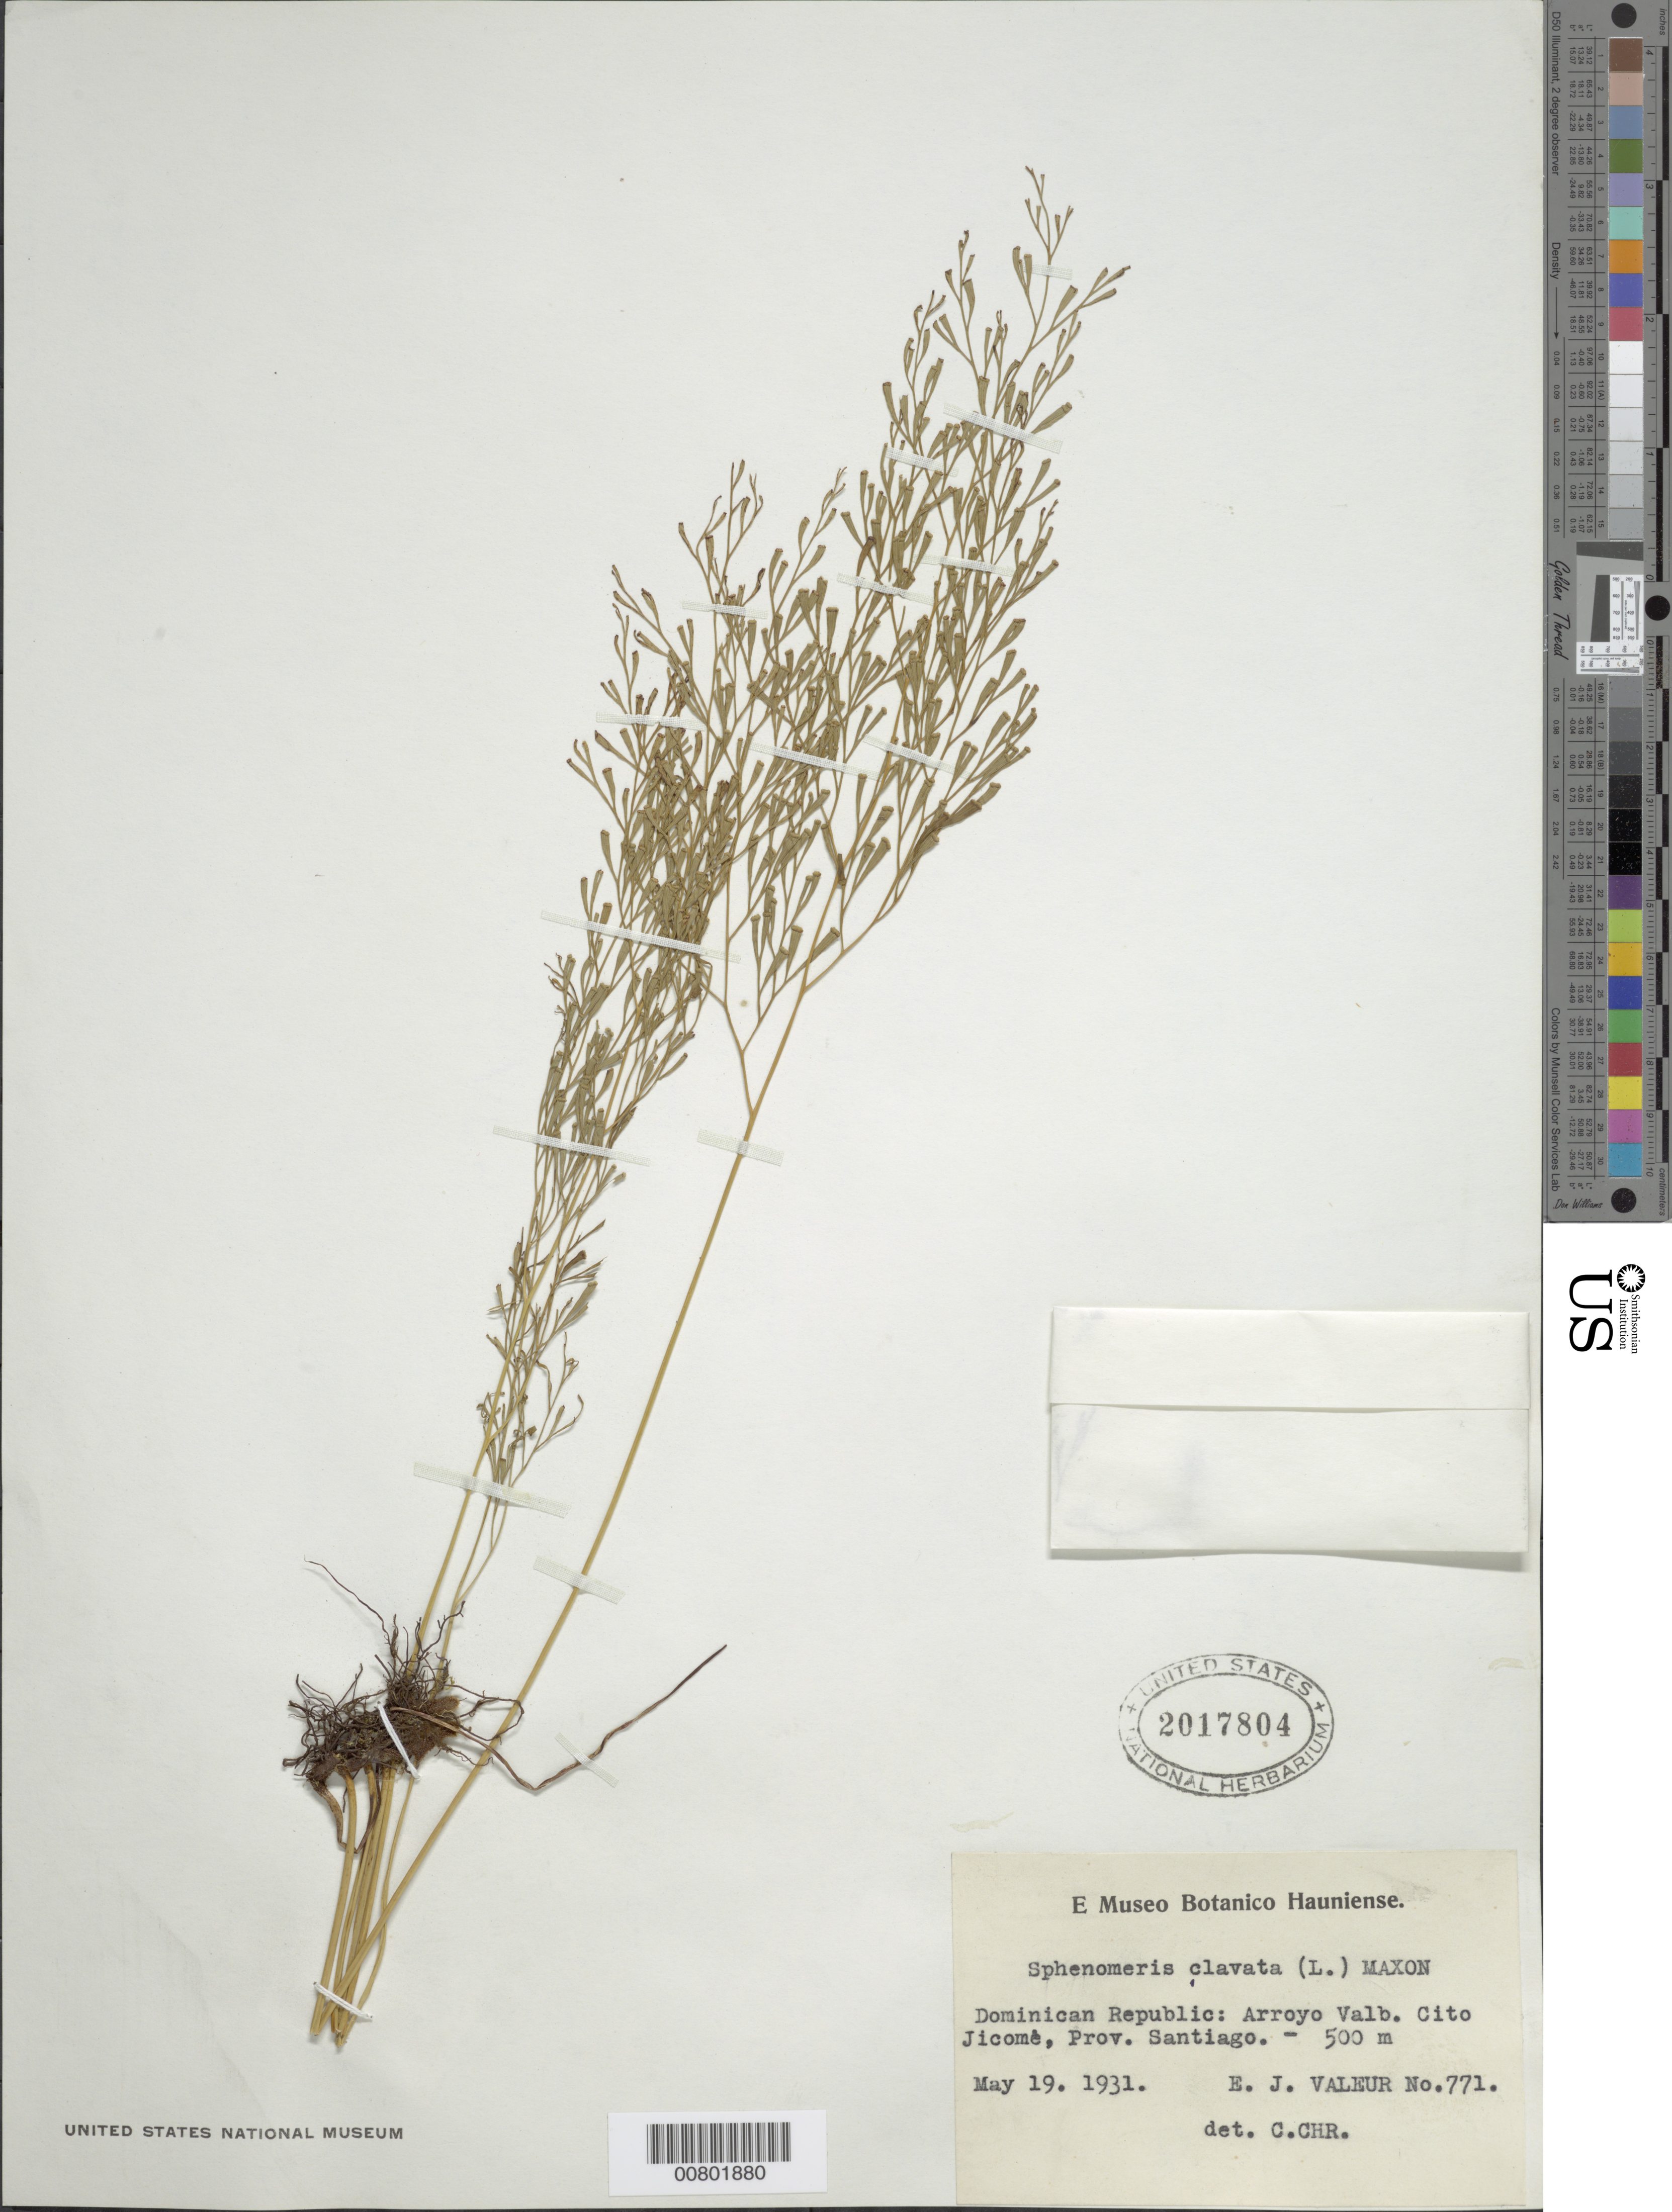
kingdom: Plantae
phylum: Tracheophyta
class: Polypodiopsida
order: Polypodiales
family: Lindsaeaceae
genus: Sphenomeris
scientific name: Sphenomeris clavata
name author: (L.) Maxon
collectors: E. Valeur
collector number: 771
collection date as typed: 19 May 1931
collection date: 1931-05-19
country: Dominican Republic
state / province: Santiago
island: Hispaniola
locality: Dist. San José de las Matas, Arr. Vallecito, Jicomié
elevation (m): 500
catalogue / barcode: US 2017804